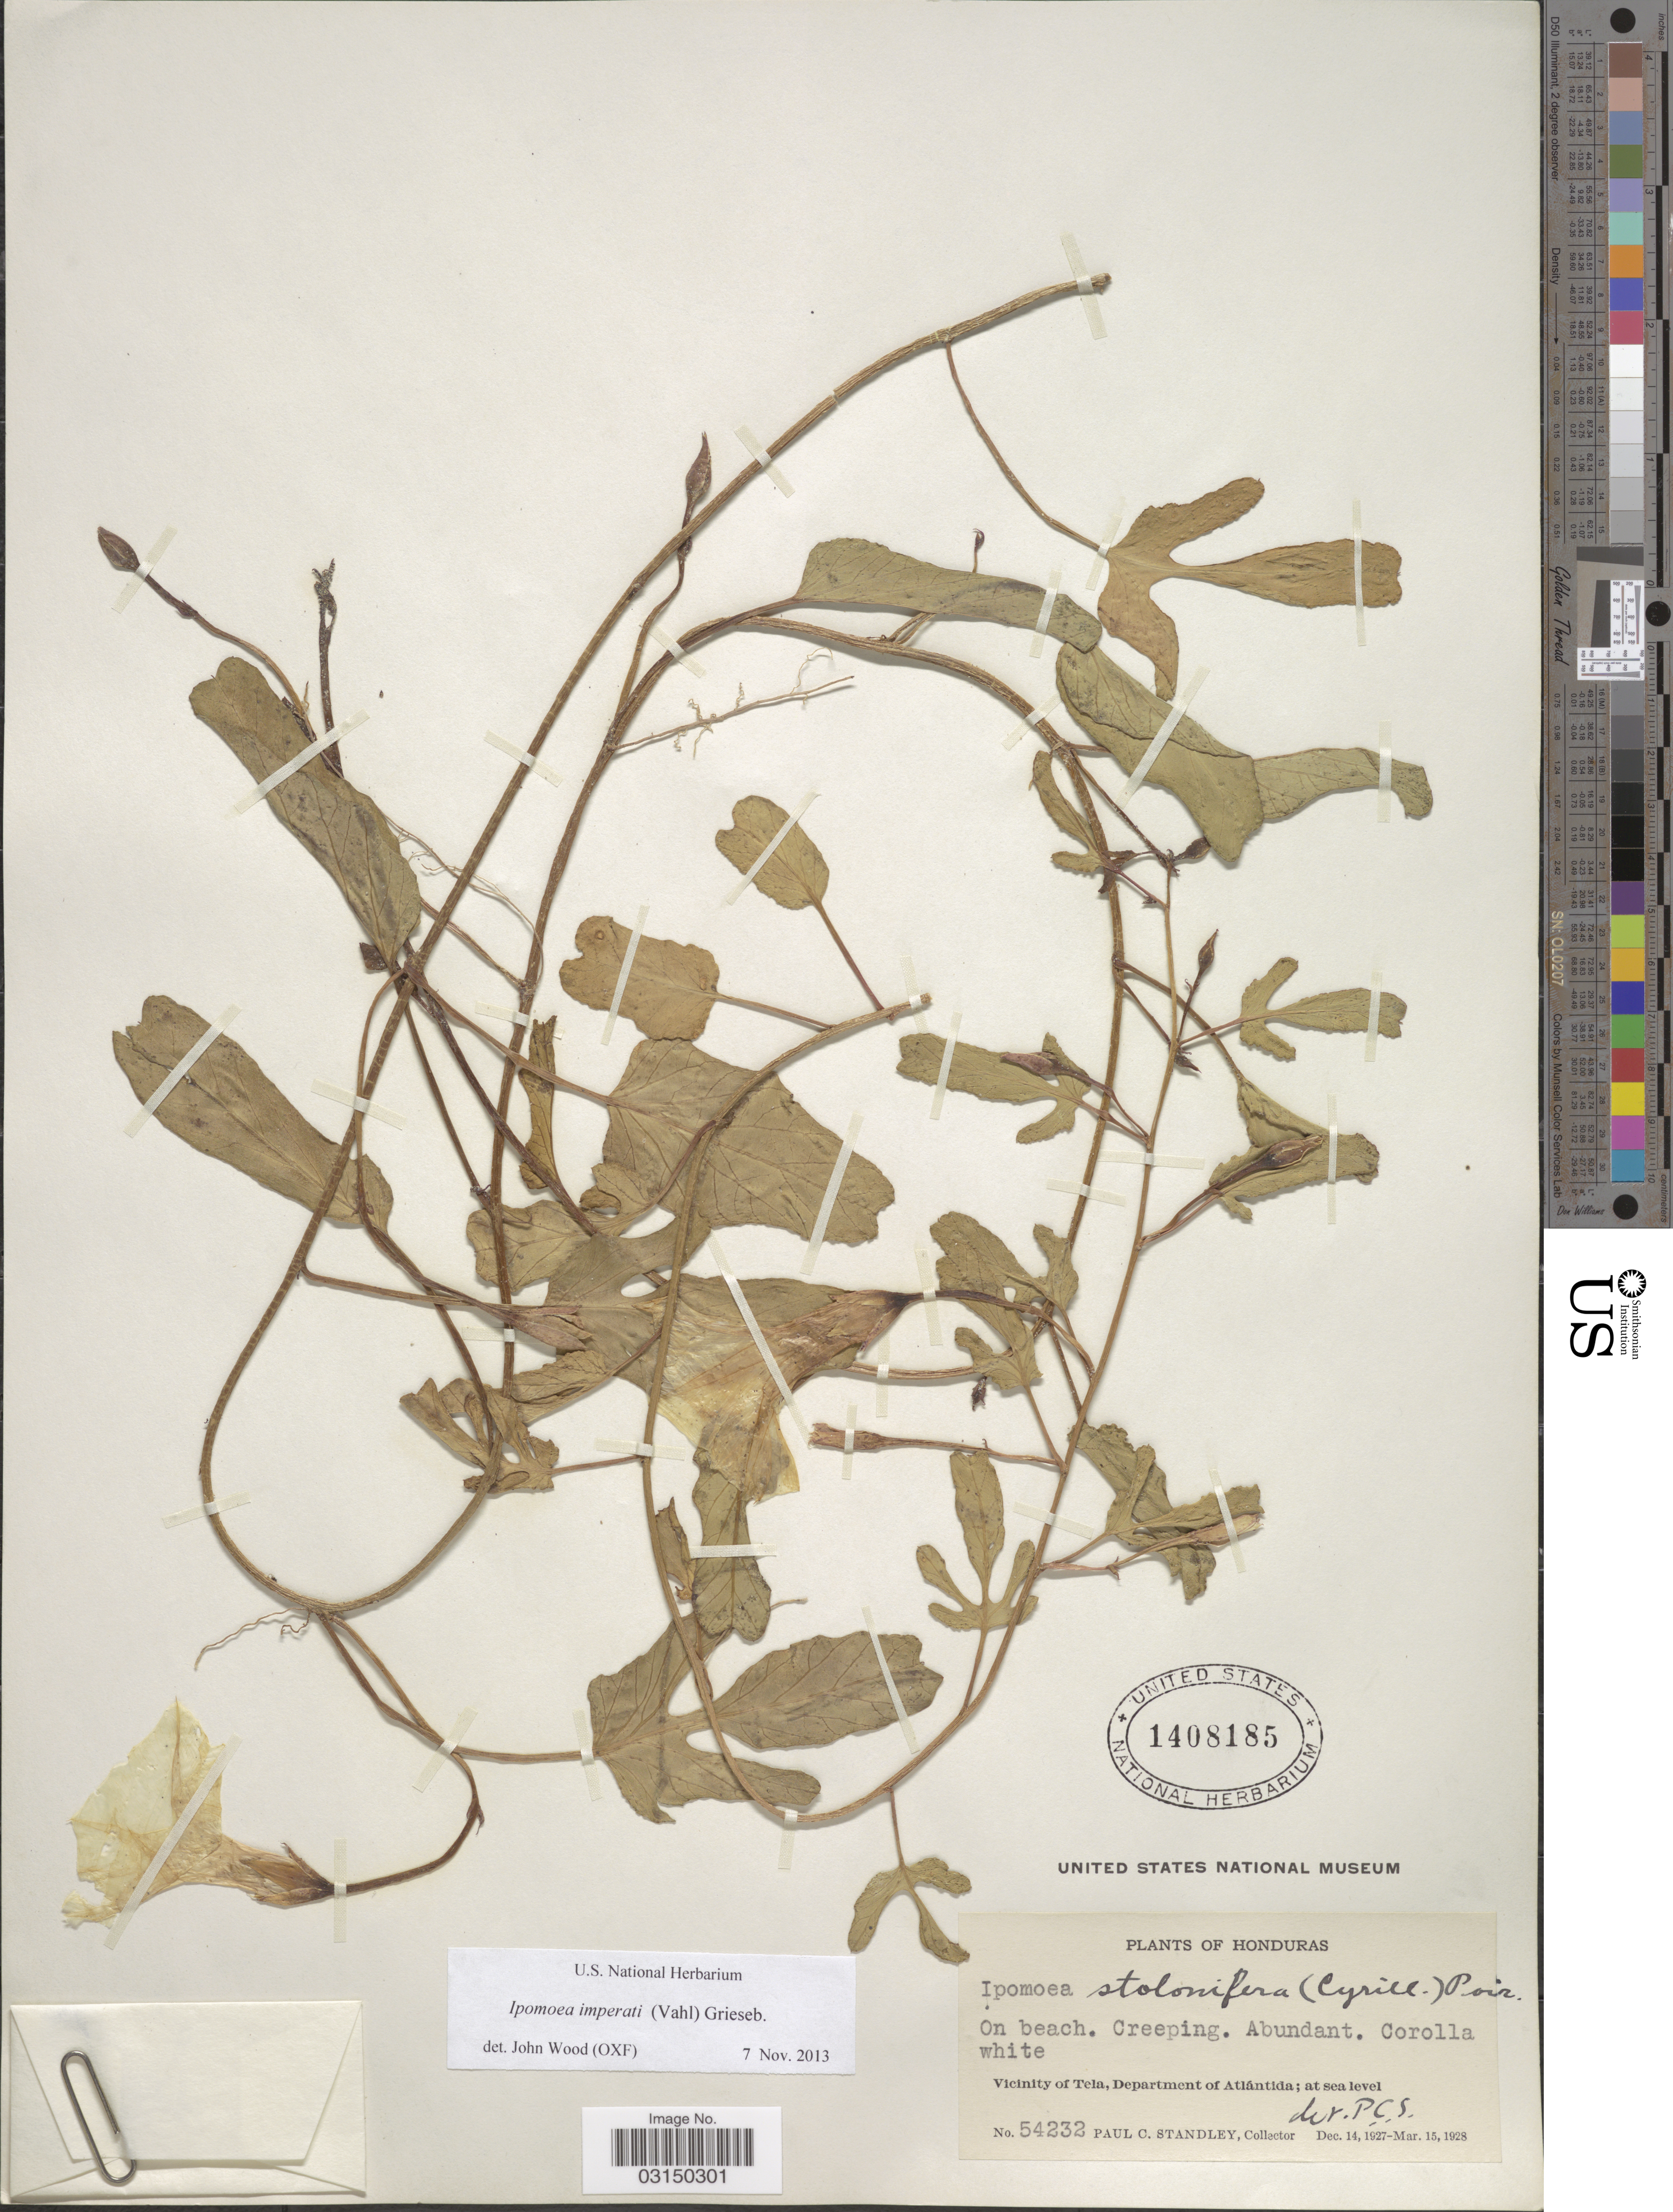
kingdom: Plantae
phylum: Tracheophyta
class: Magnoliopsida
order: Solanales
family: Convolvulaceae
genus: Ipomoea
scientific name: Ipomoea imperati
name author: (Vahl) Griseb.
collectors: P. C. Standley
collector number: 54232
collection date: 1927-12-14/1928-03-15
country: Honduras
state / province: Atlántida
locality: Vicinity of Tela, Department of Atlántida.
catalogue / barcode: US 1408185